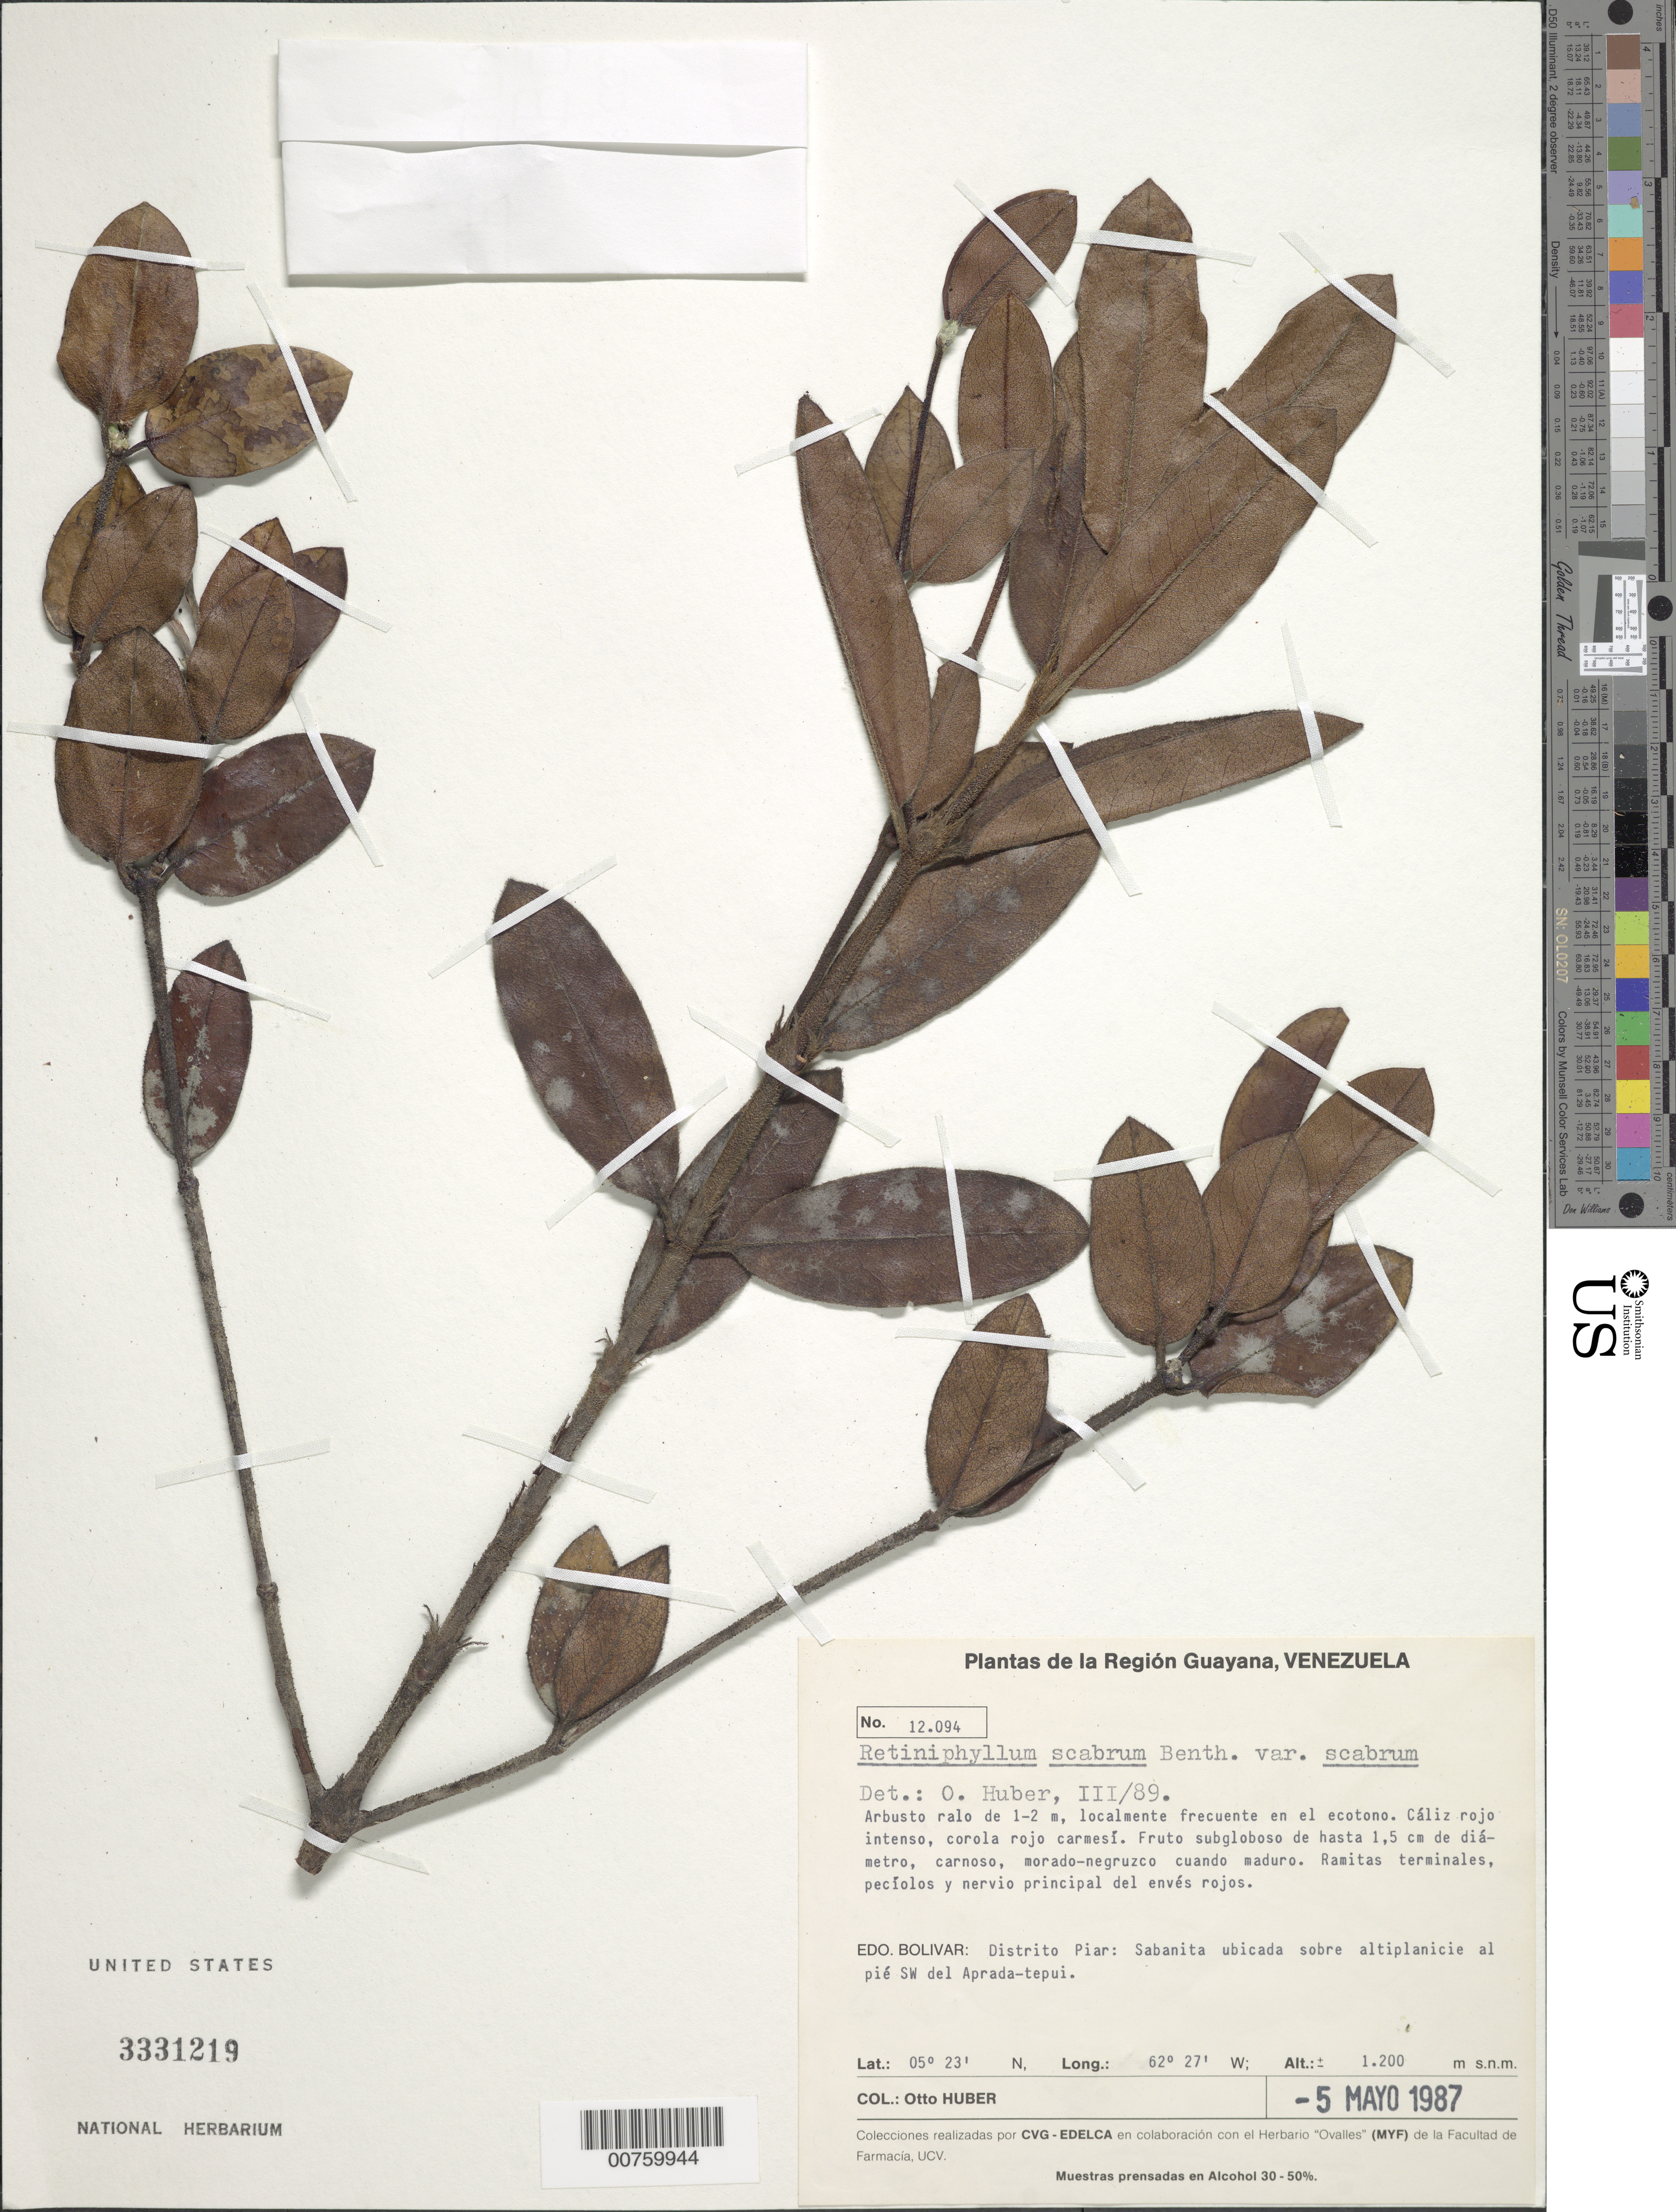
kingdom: Plantae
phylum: Tracheophyta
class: Magnoliopsida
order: Gentianales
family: Rubiaceae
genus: Retiniphyllum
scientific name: Retiniphyllum scabrum var. scabrum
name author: Benth.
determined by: Huber, Otto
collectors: O. Huber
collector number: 12094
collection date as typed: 5-May-87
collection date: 1987-05-05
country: Venezuela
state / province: Bolívar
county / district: Piar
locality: Aprada-tepuí, SW of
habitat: Sabanita ubicada sobre altiplanicie; en el ecotono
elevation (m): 1200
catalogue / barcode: US 3331219